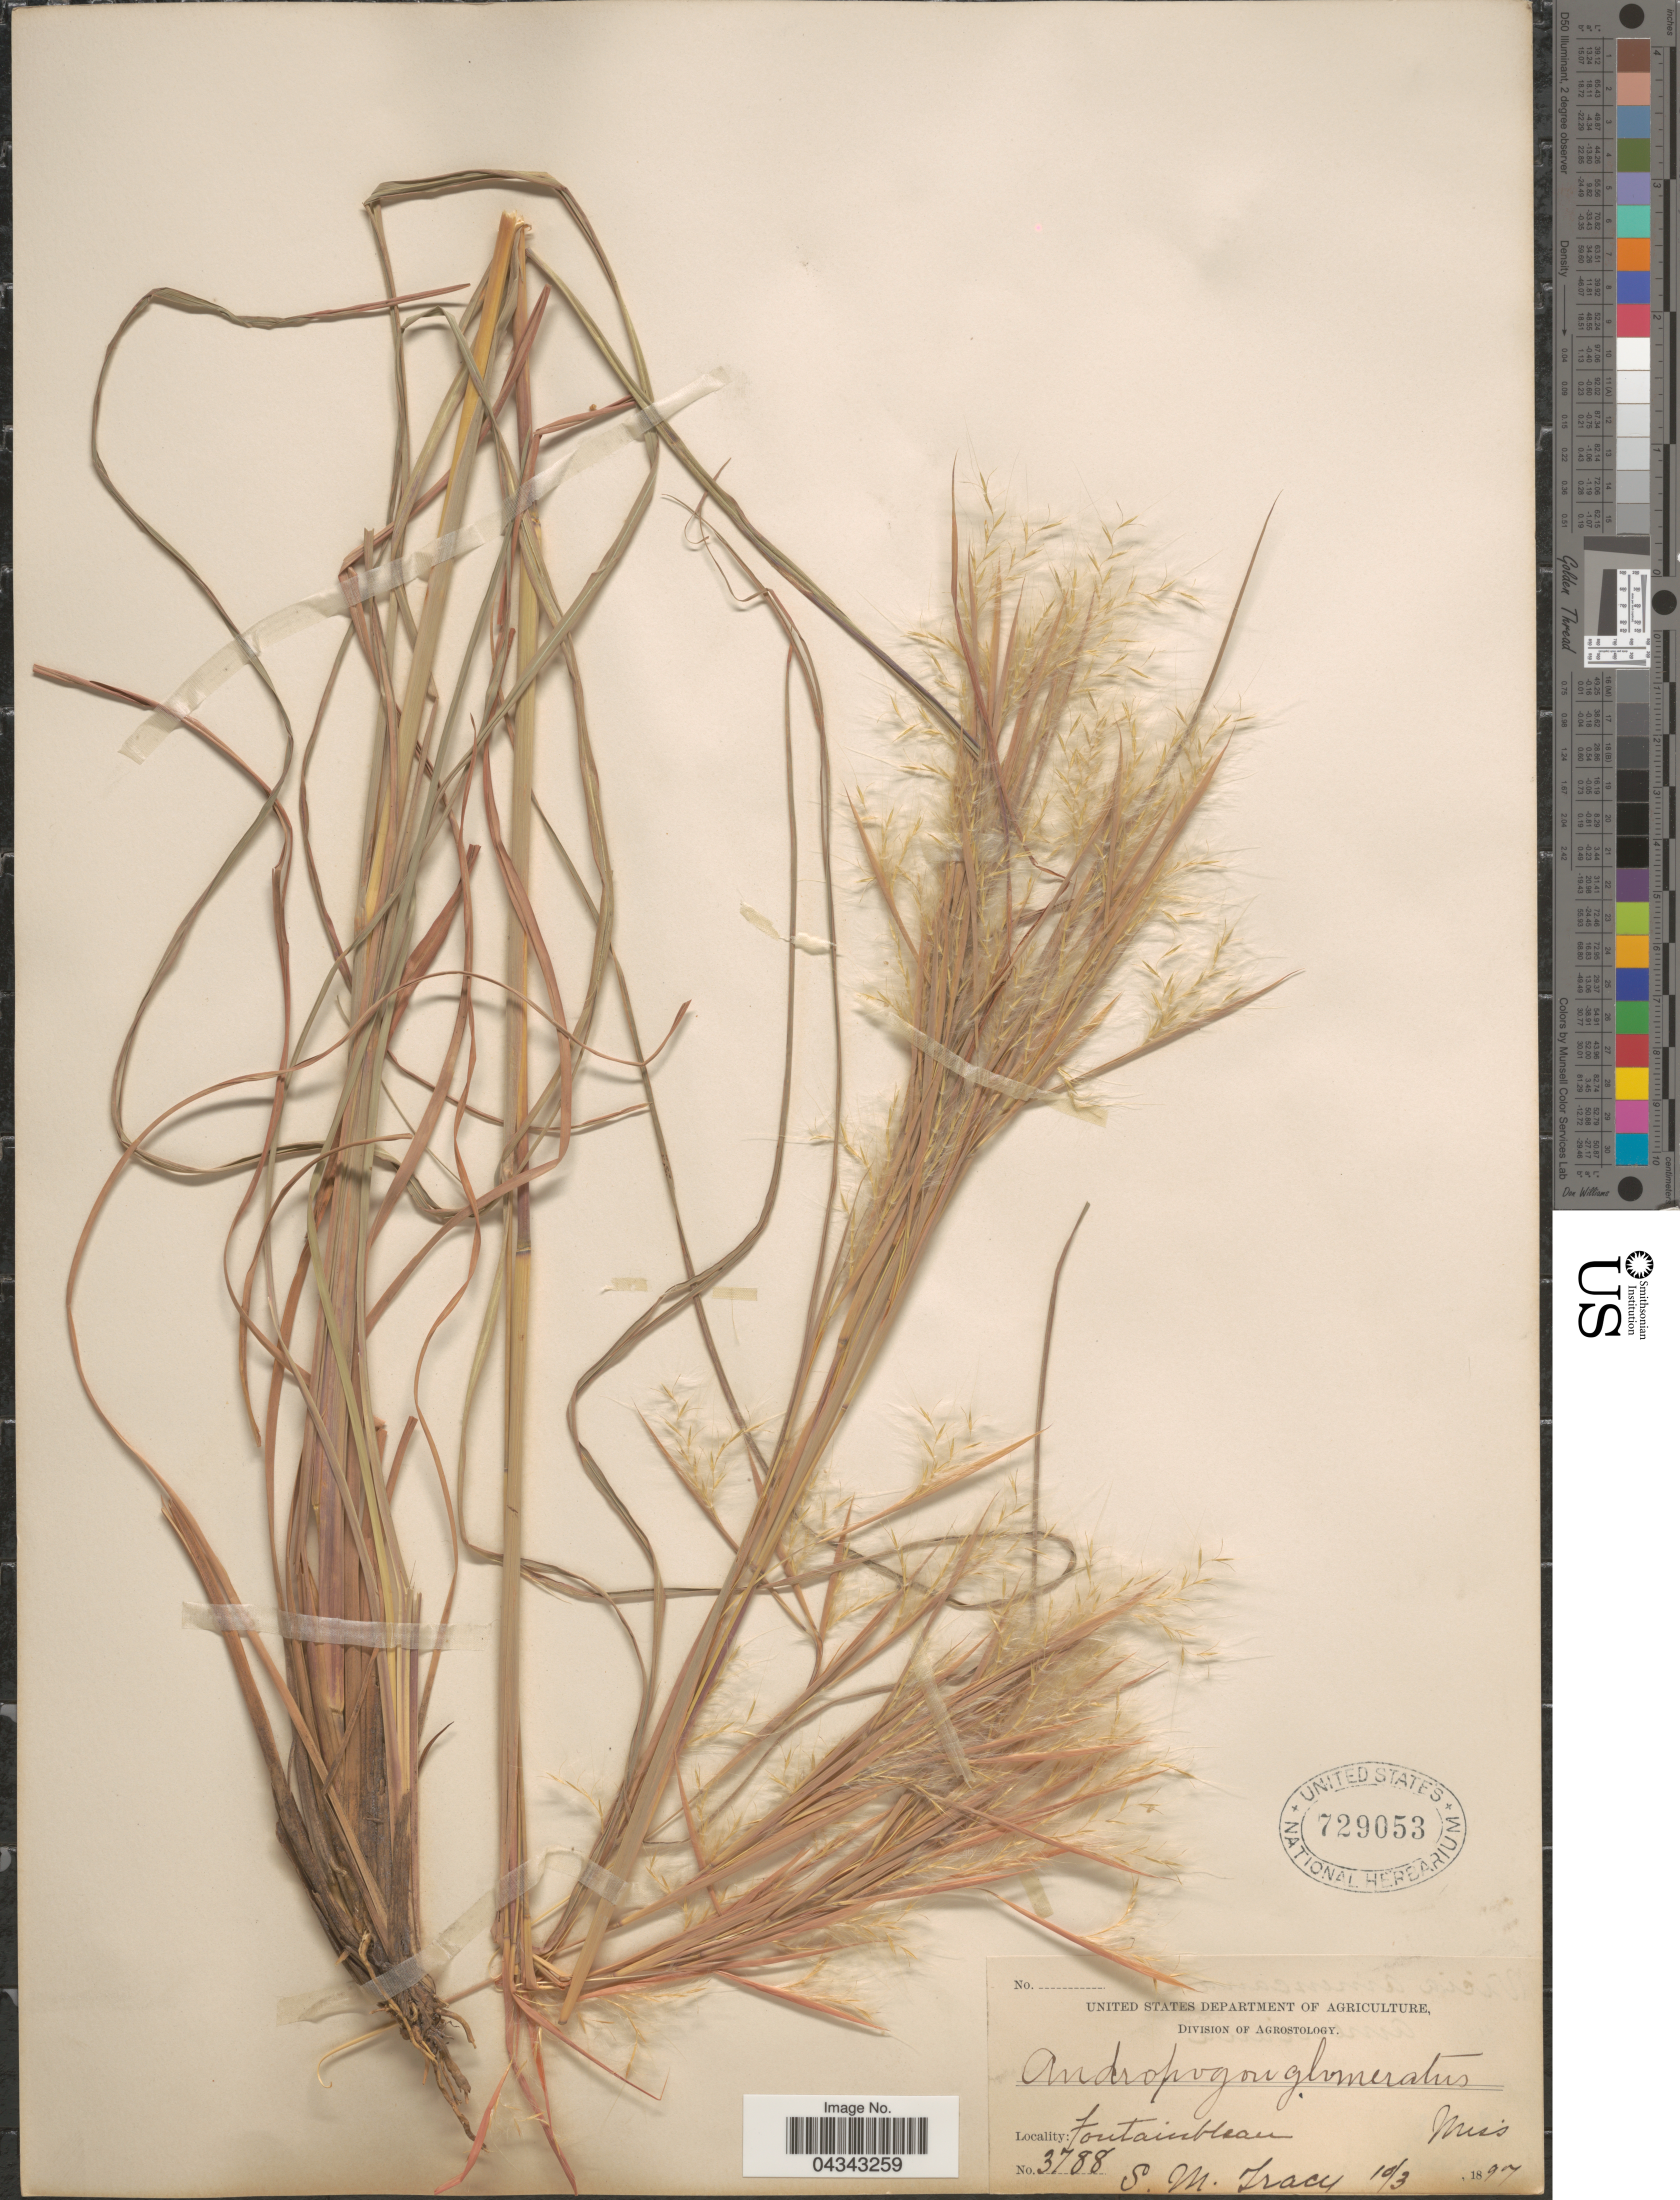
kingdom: Plantae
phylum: Tracheophyta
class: Liliopsida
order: Poales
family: Poaceae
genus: Andropogon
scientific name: Andropogon glomeratus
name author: (Walter) Britton, Stearns & Poggenb.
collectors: S. M. Tracy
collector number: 3788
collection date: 1897-10-03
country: United States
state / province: Mississippi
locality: Fontainbleau.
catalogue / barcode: US 729053